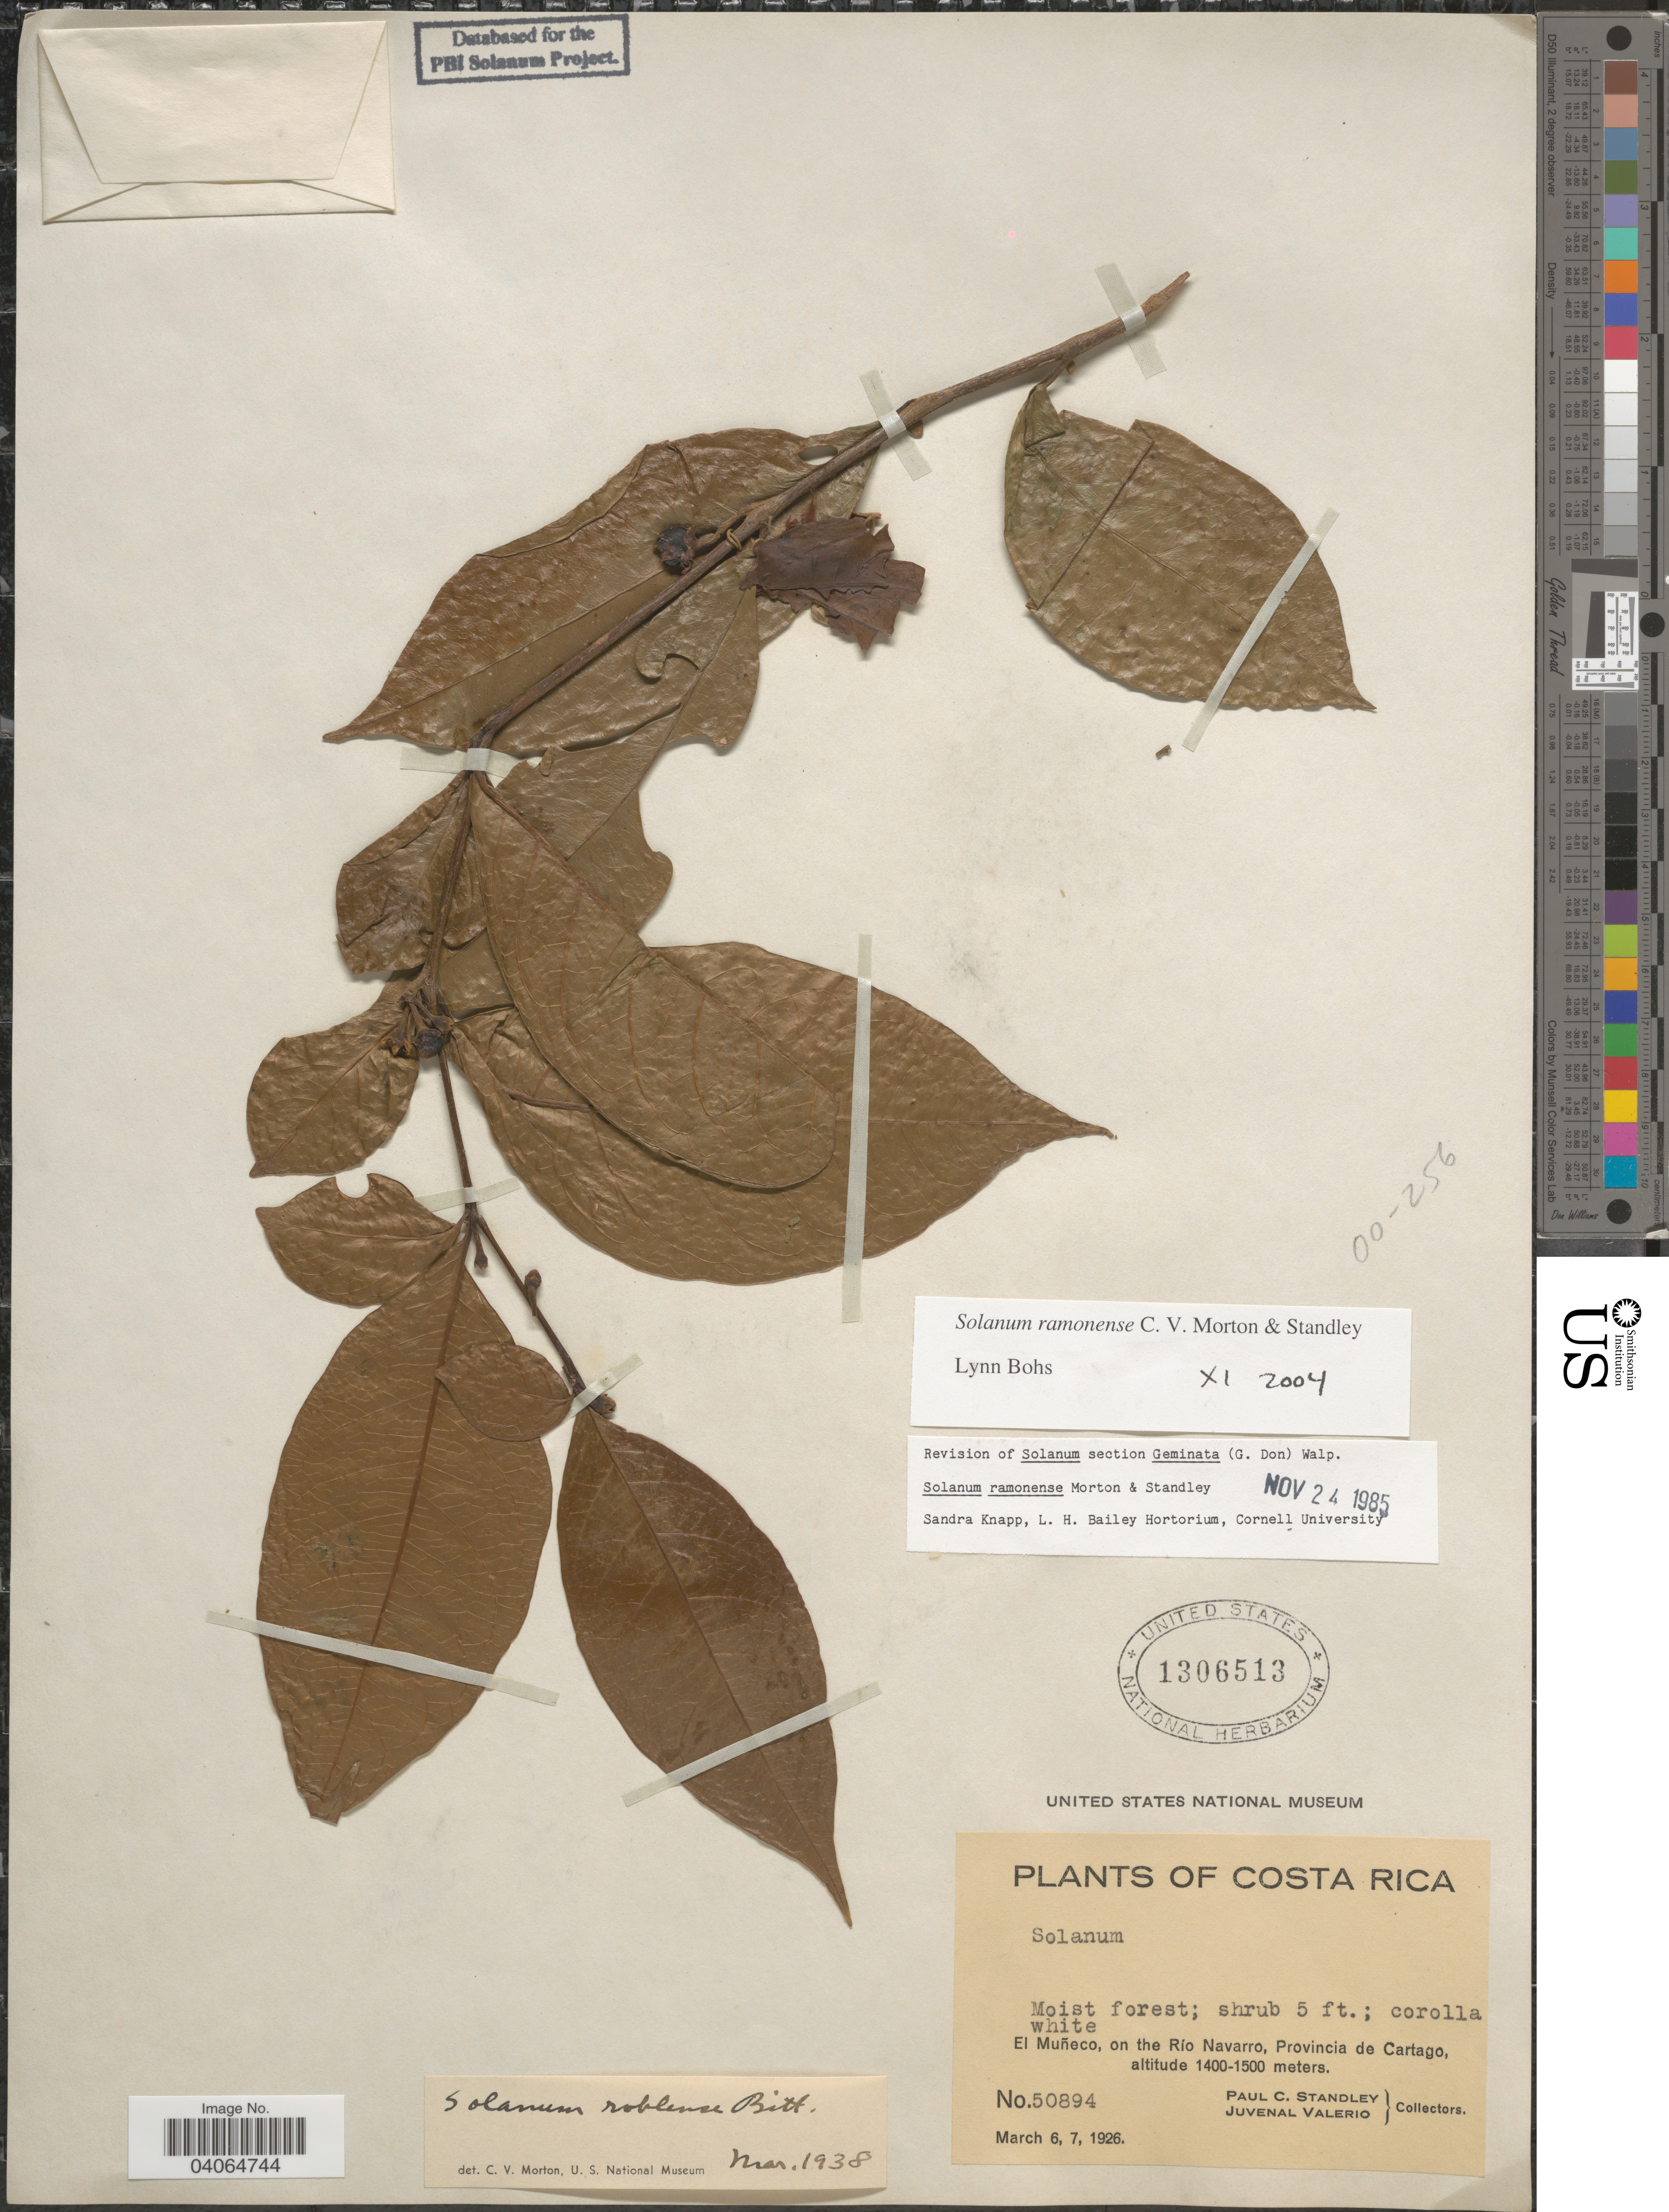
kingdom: Plantae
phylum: Tracheophyta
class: Magnoliopsida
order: Solanales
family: Solanaceae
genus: Solanum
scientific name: Solanum ramonense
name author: C.V. Morton & Standl.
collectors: P. C. Standley & J. Valerio R.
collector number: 50894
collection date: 1926-03-06/1926-03-07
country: Costa Rica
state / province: Cartago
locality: El Muñeco, on the Río Navarro.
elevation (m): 1400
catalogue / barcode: US 1306513